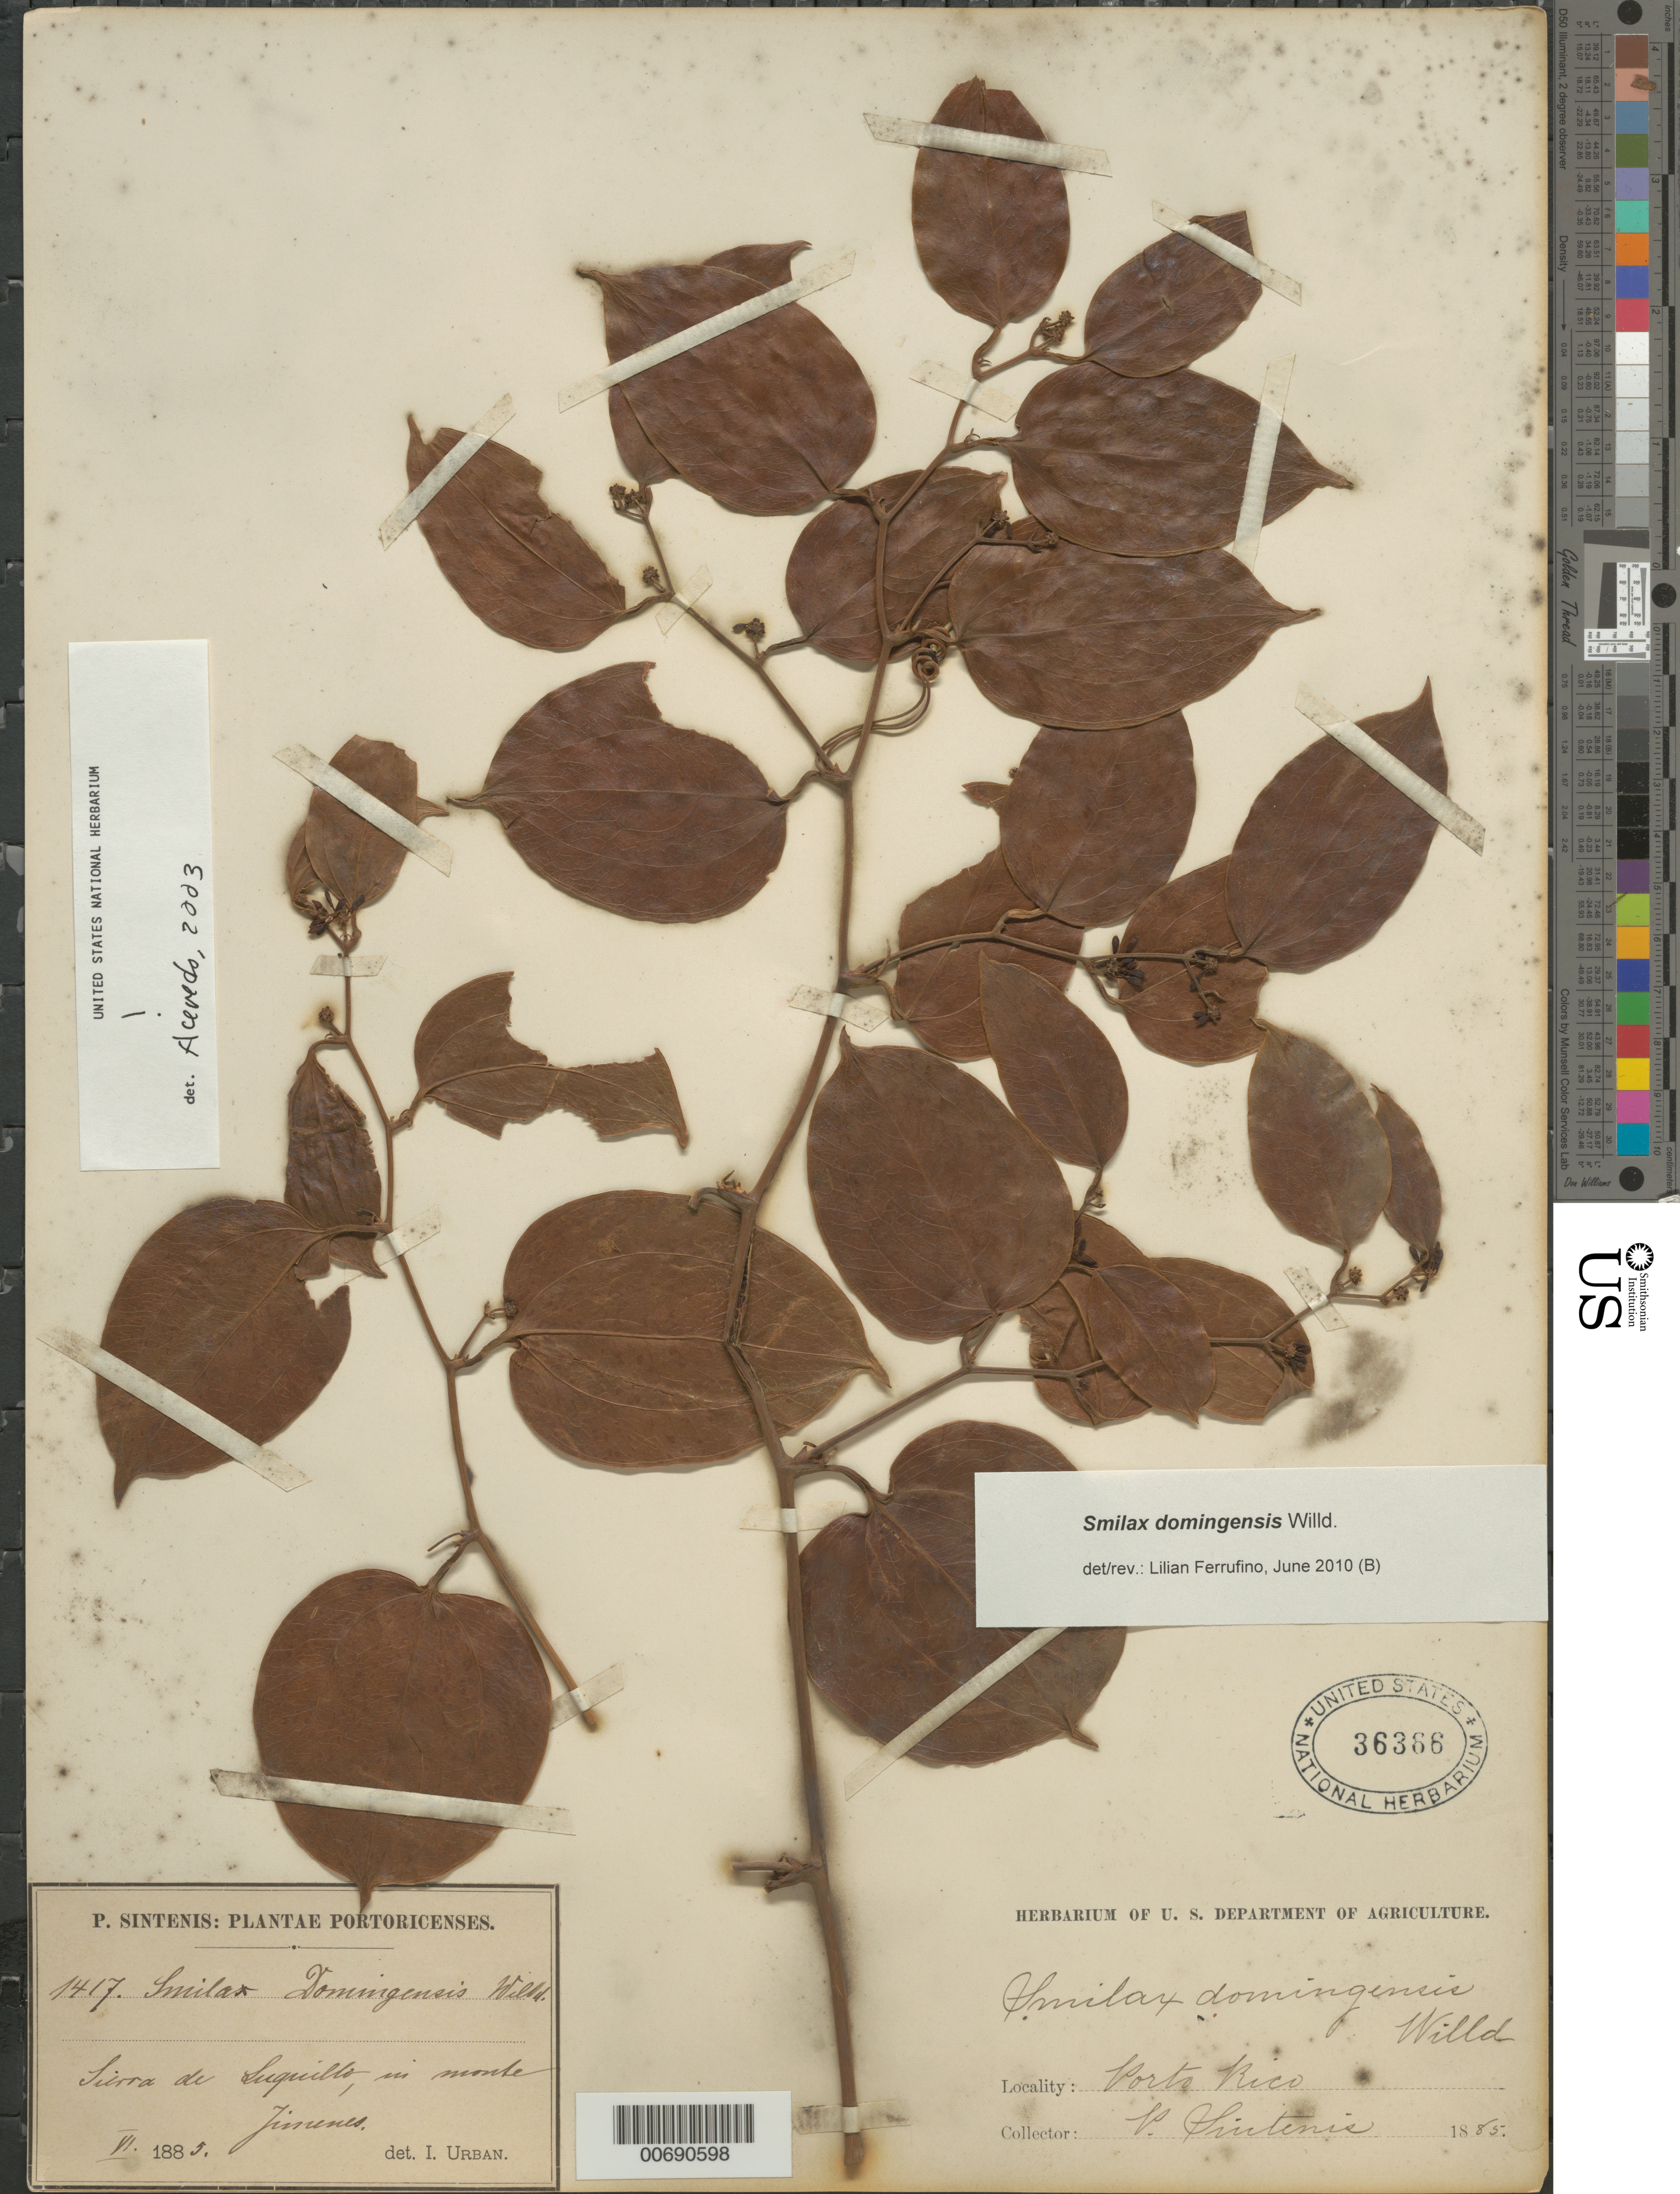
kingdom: Plantae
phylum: Tracheophyta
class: Liliopsida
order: Liliales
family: Smilacaceae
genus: Smilax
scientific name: Smilax domingensis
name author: Willd.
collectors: P. Sintenis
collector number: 1417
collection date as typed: Jun 1885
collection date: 1885-06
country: Puerto Rico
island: Greater Antilles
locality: Sierra de Luquillo. In monte Jimenes.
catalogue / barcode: US 36386